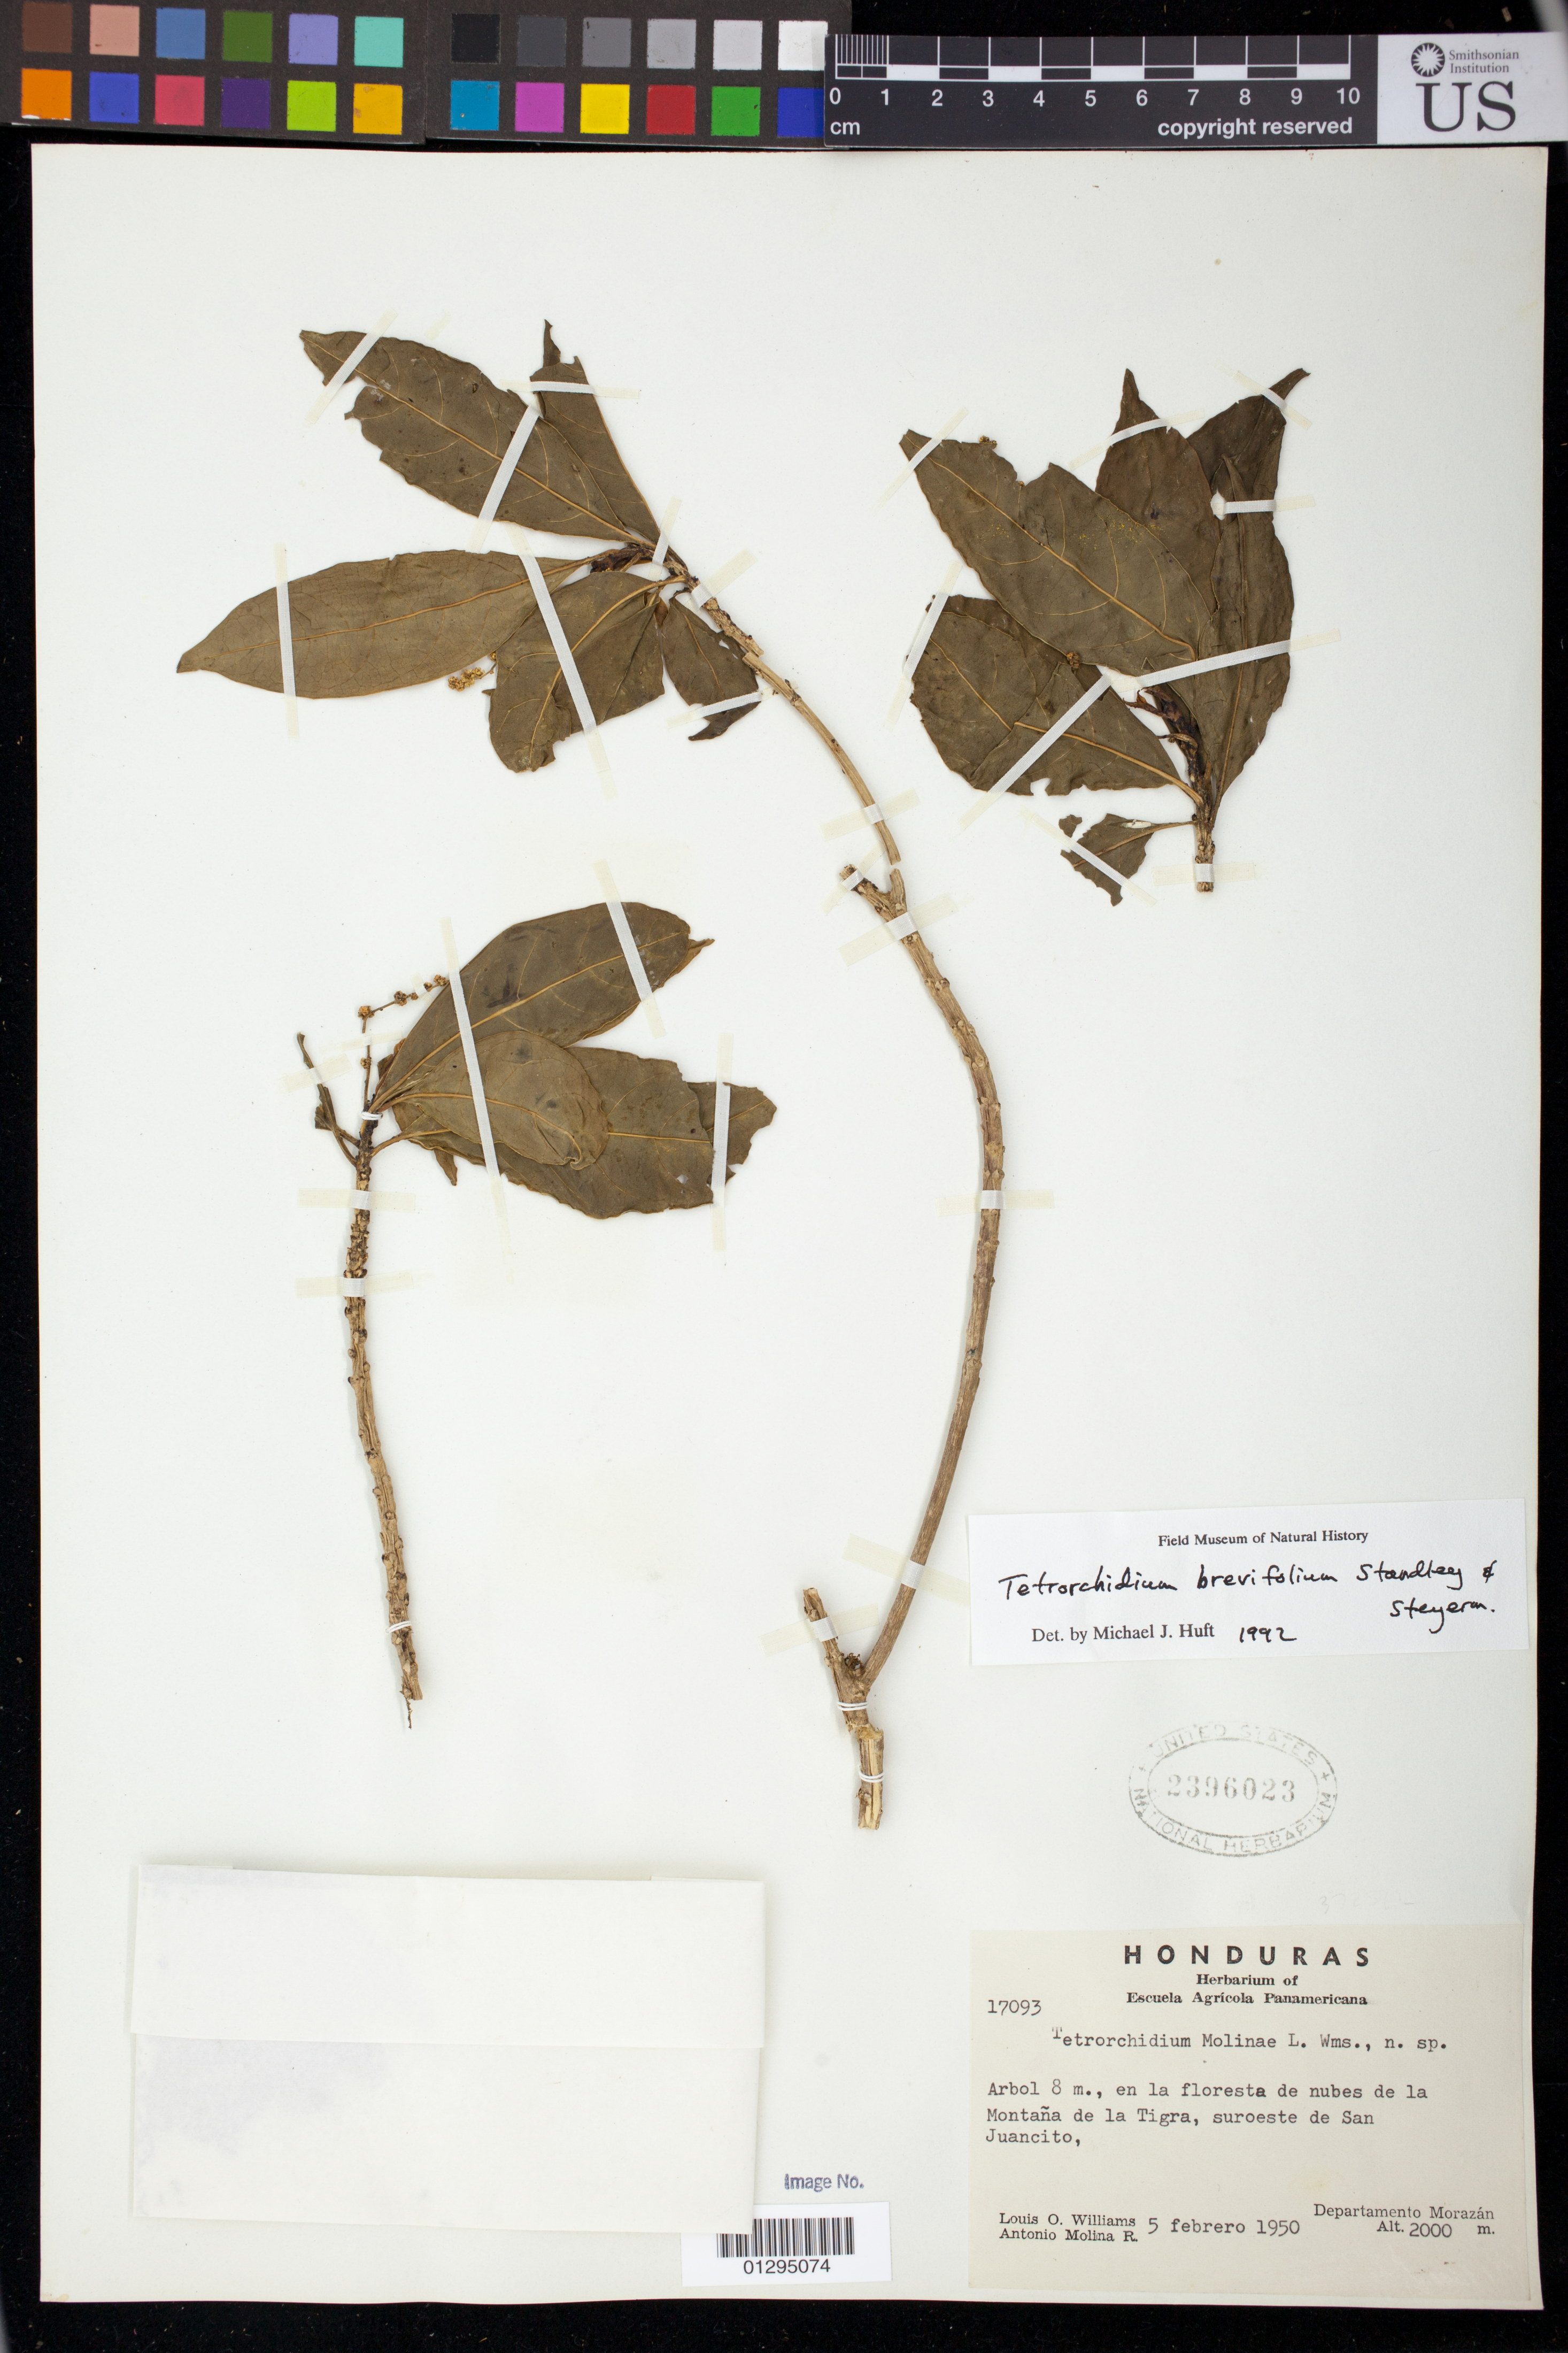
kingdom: Plantae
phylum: Tracheophyta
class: Magnoliopsida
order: Malpighiales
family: Euphorbiaceae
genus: Tetrorchidium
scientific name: Tetrorchidium brevifolium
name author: Standl. & Steyerm.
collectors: L. O. Williams & A. Molina R.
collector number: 17093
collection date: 1950-02-05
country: Honduras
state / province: Fco. Morazán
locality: Arbol 8 m., en la floresta de nubes de la Montaña de la Tigra, suroeste de San Juancito. Departamento Morazan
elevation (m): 2000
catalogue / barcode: US 2396023